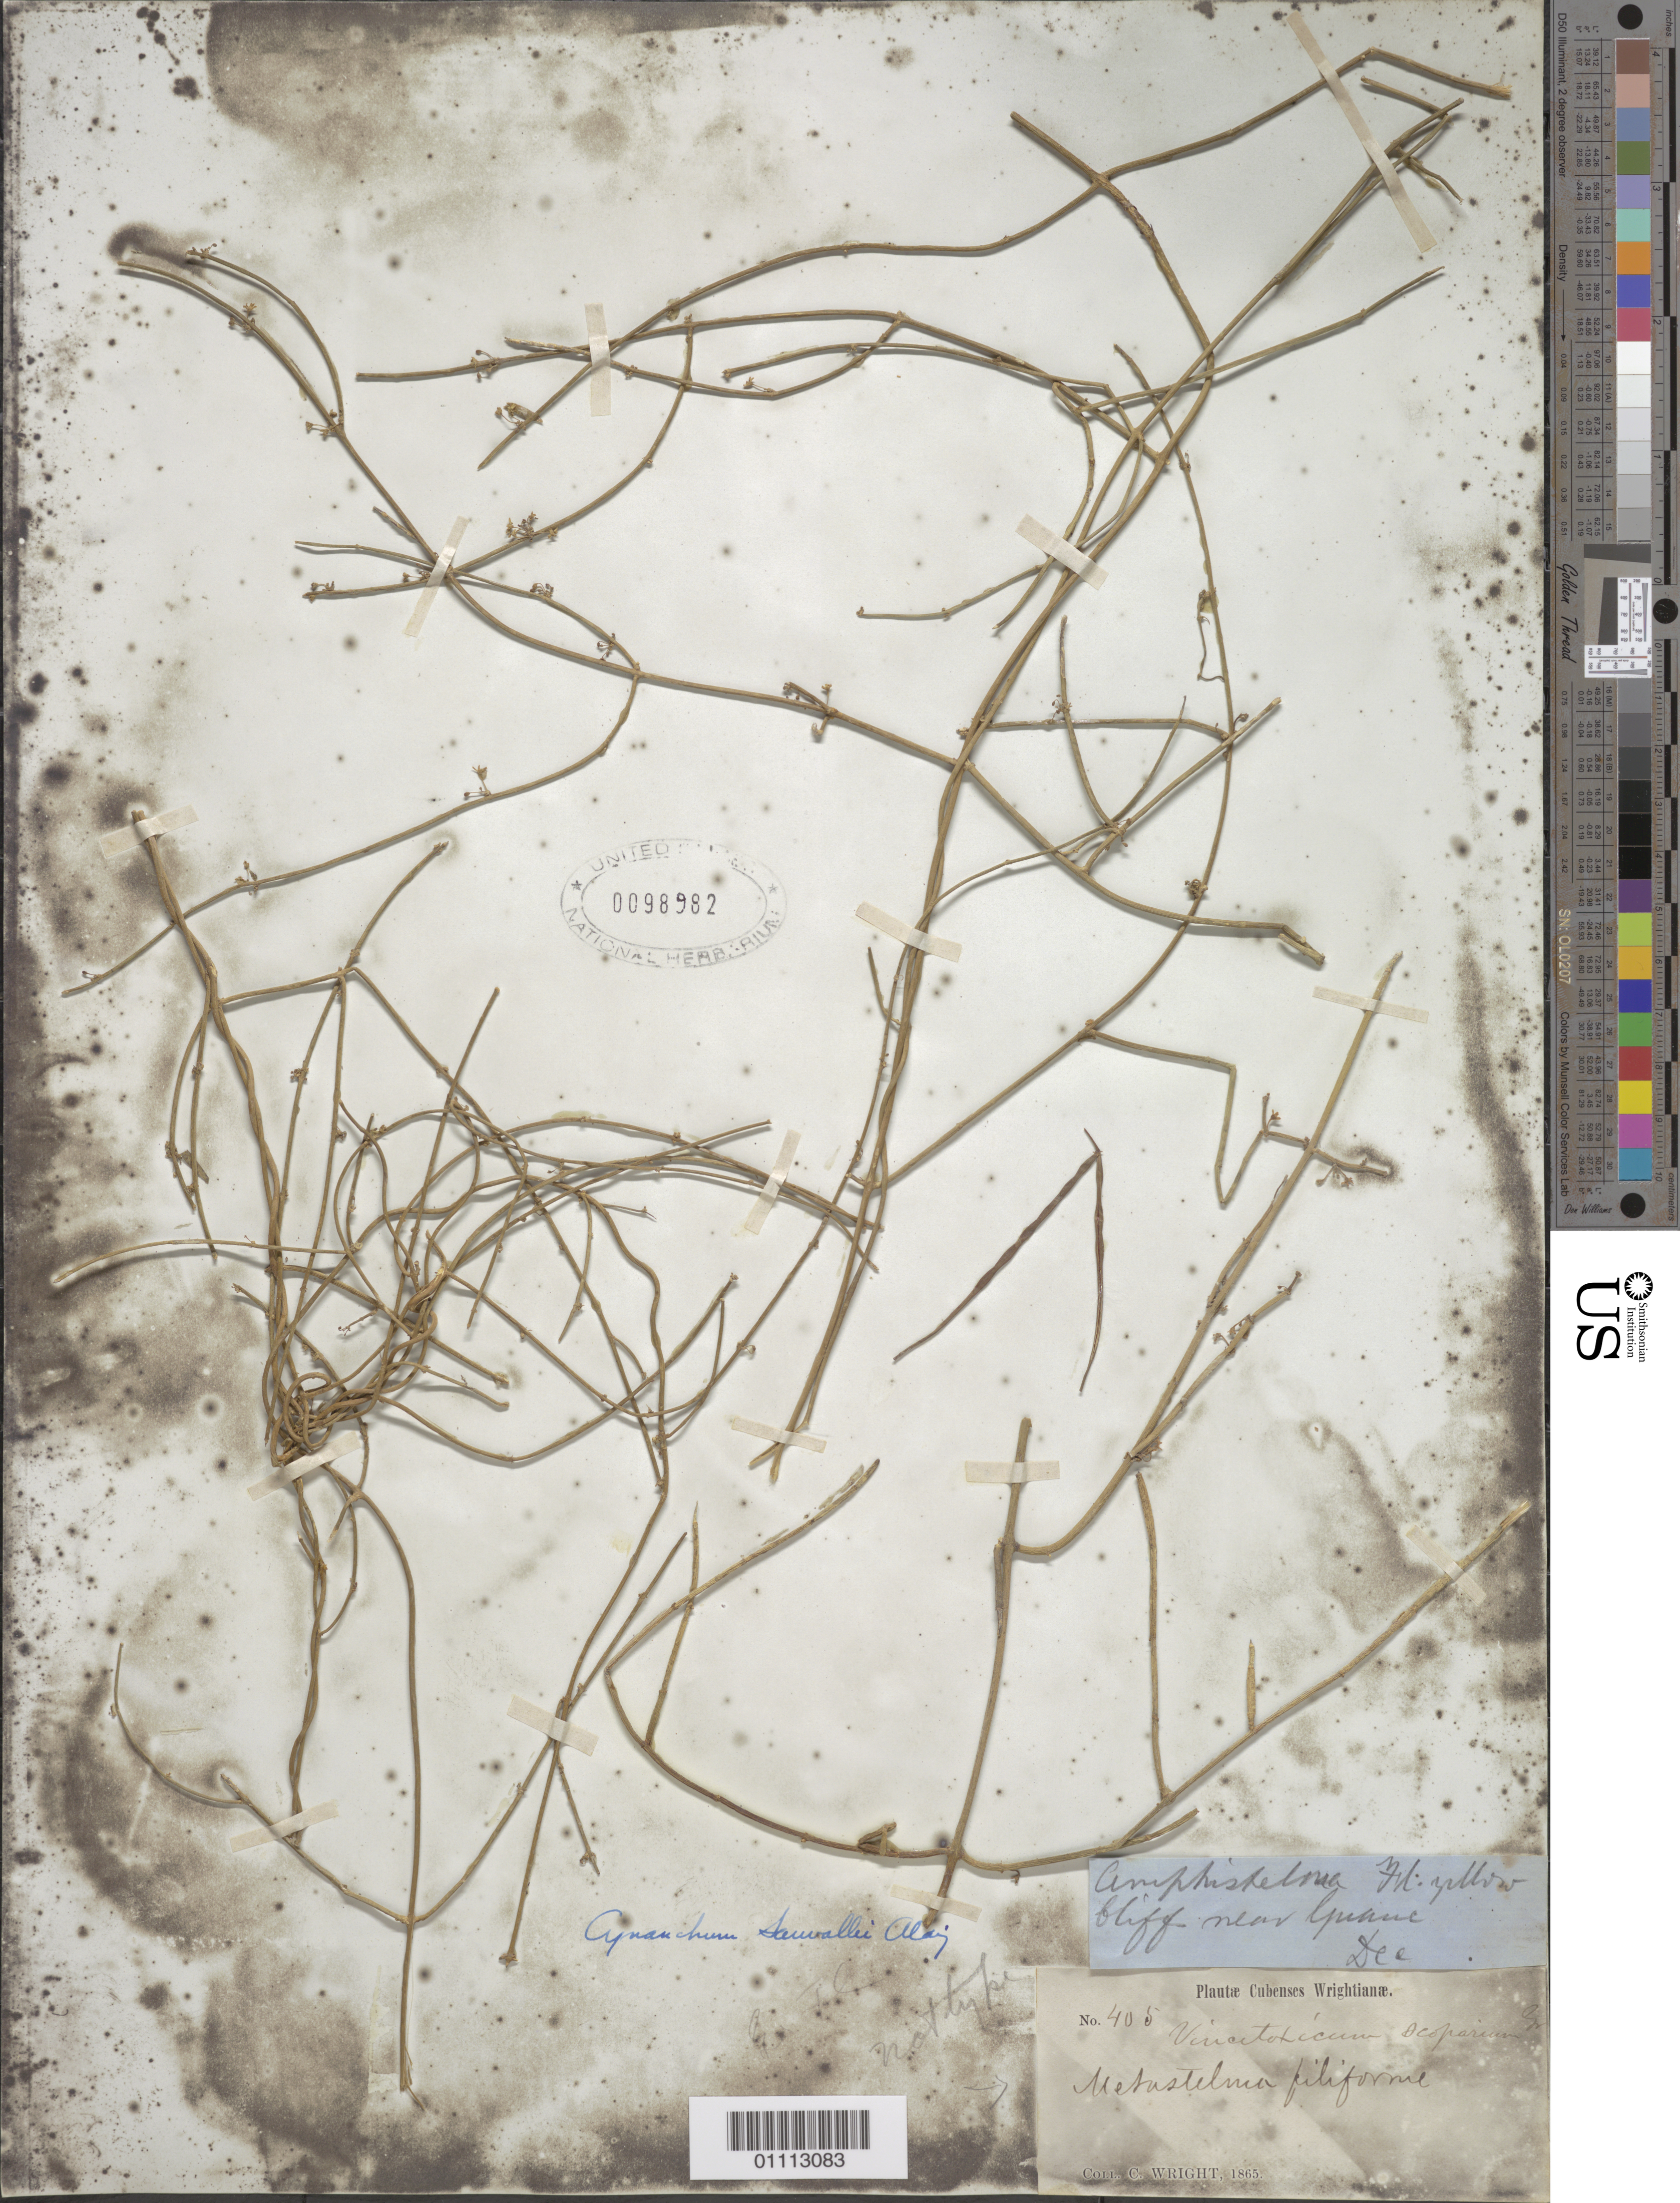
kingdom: Plantae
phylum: Tracheophyta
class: Magnoliopsida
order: Gentianales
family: Apocynaceae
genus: Cynanchum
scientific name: Cynanchum salinarum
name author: (Griseb.) Alain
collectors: C. Wright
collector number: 405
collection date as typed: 1865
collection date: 1865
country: Cuba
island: Cuba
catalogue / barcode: US 98982